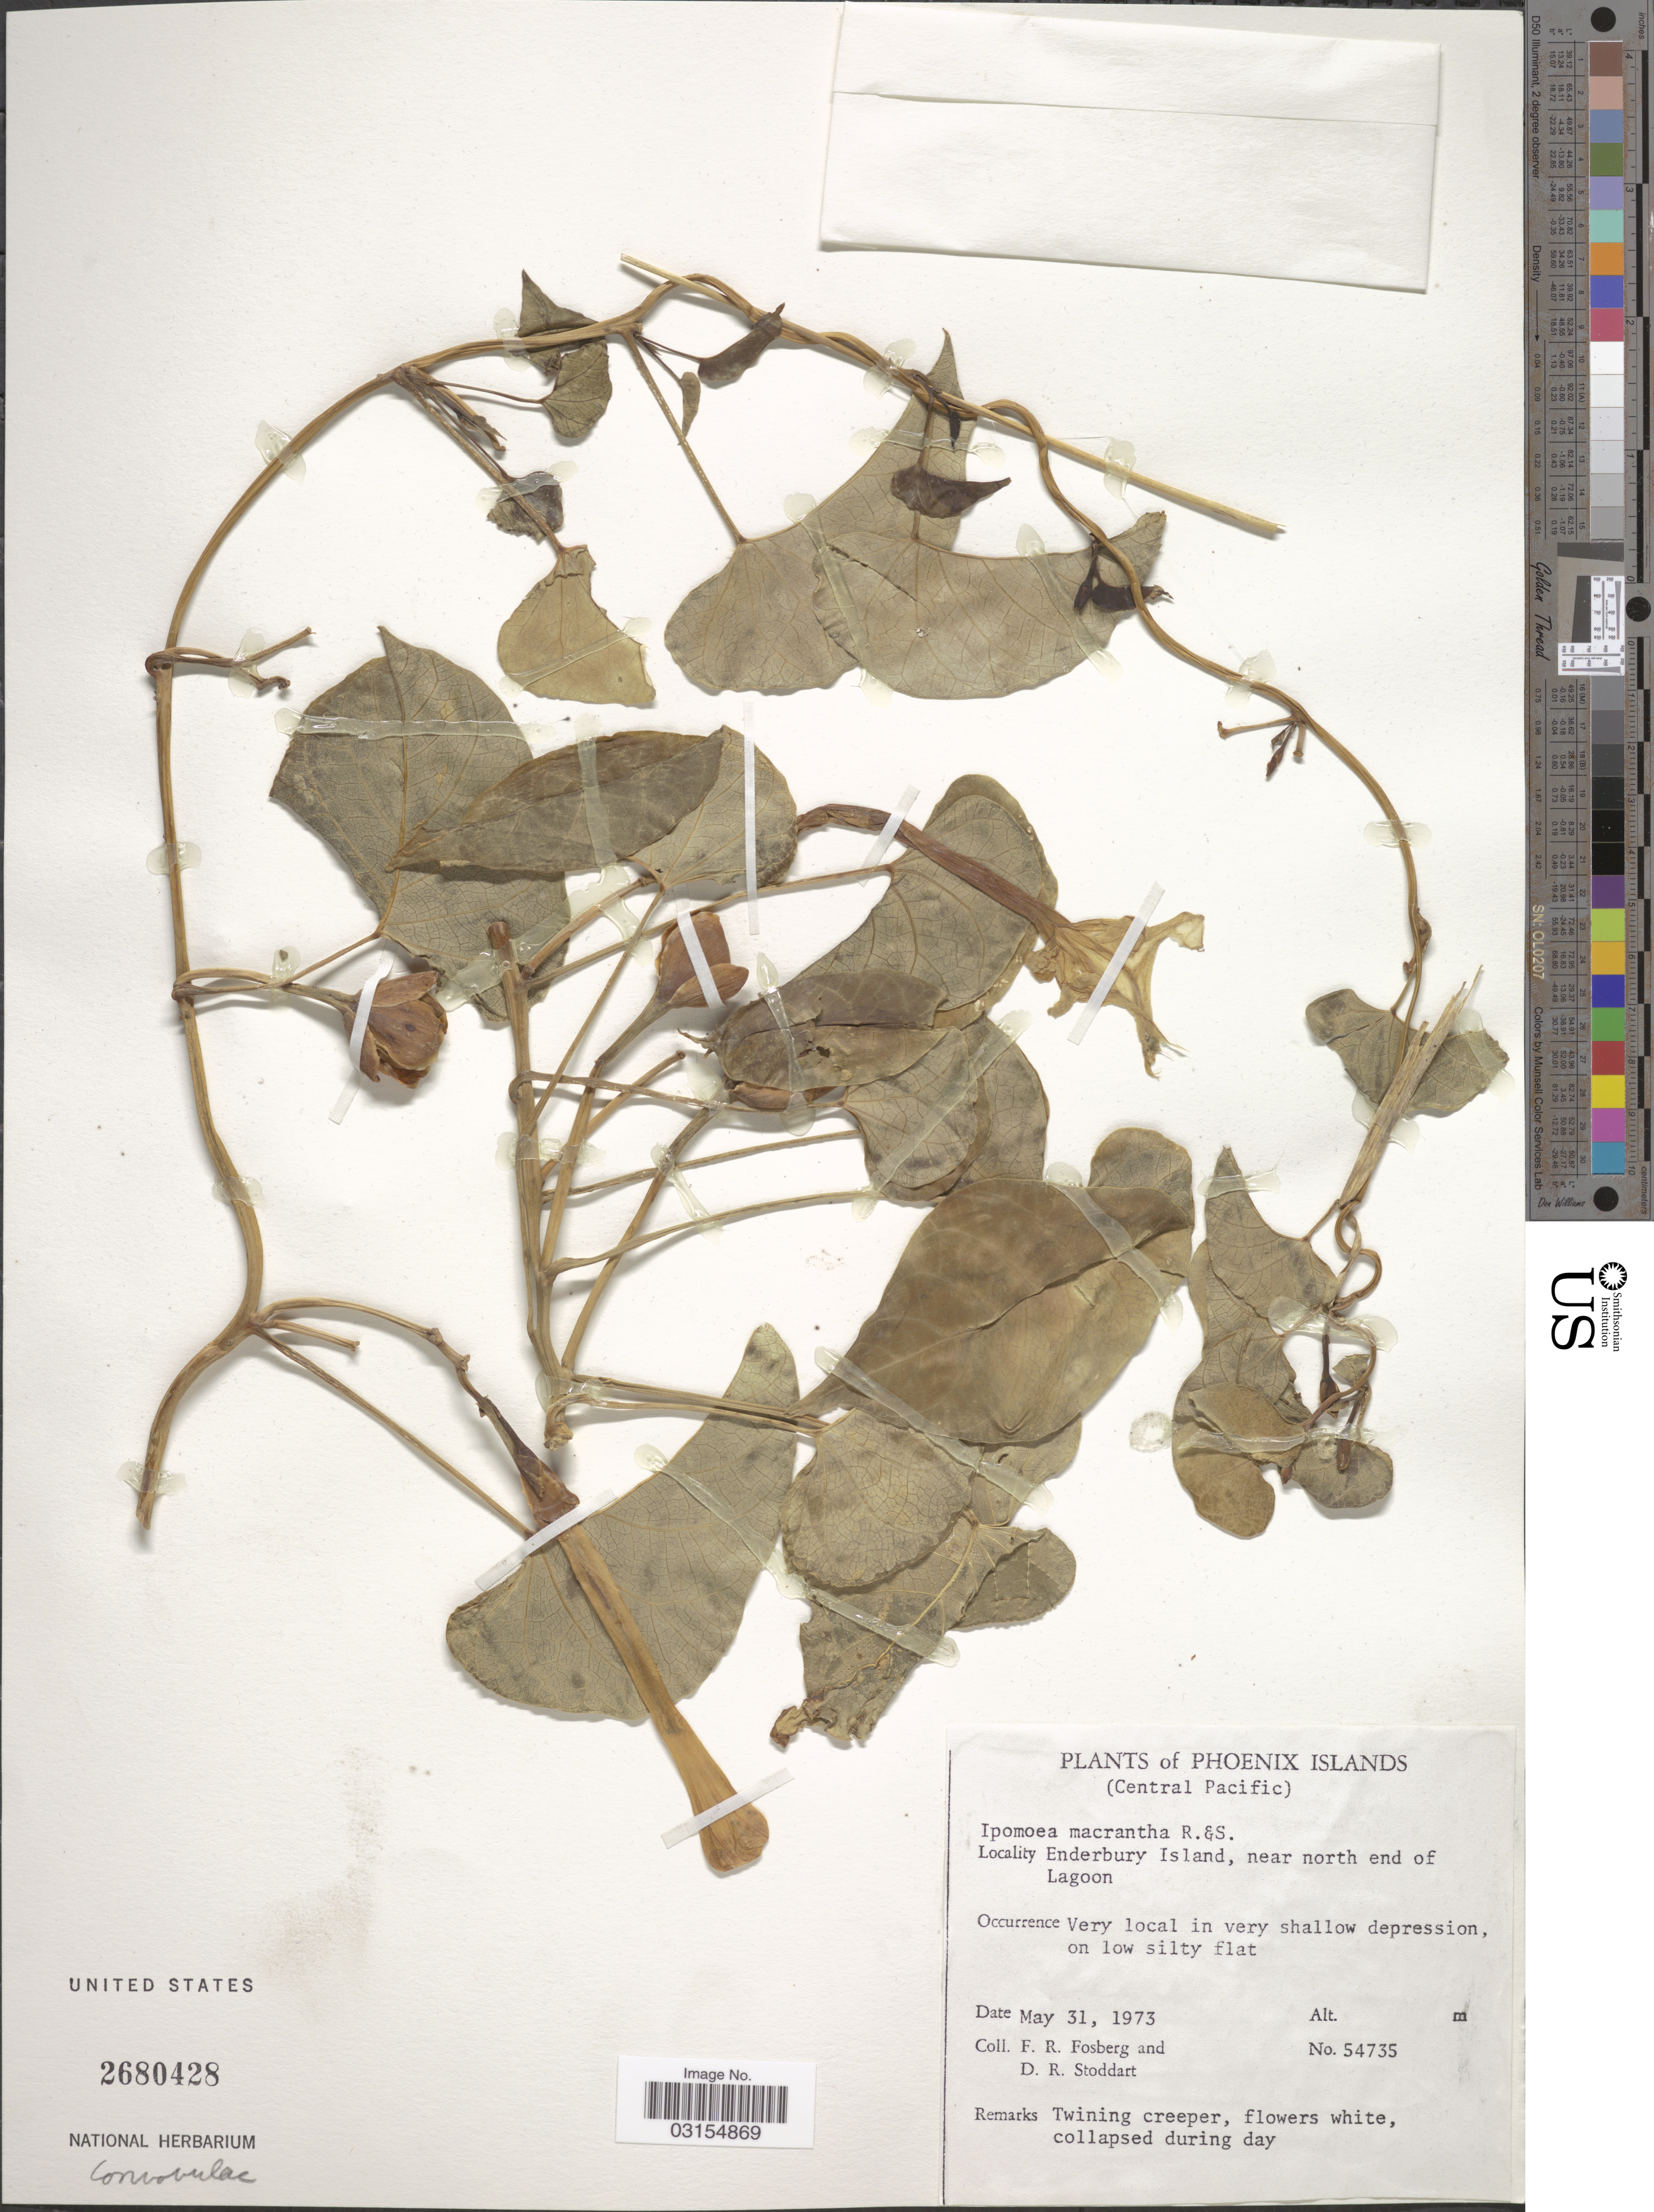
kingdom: Plantae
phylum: Tracheophyta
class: Magnoliopsida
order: Solanales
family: Convolvulaceae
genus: Ipomoea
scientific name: Ipomoea violacea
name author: L.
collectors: F. R. Fosberg & D. R. Stoddart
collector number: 54735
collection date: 1973-05-31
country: Kiribati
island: Enderbury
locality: Phoenix Islands. (Central Pacific). Enderbury Island, near north end of Lagoon.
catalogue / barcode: US 2680428